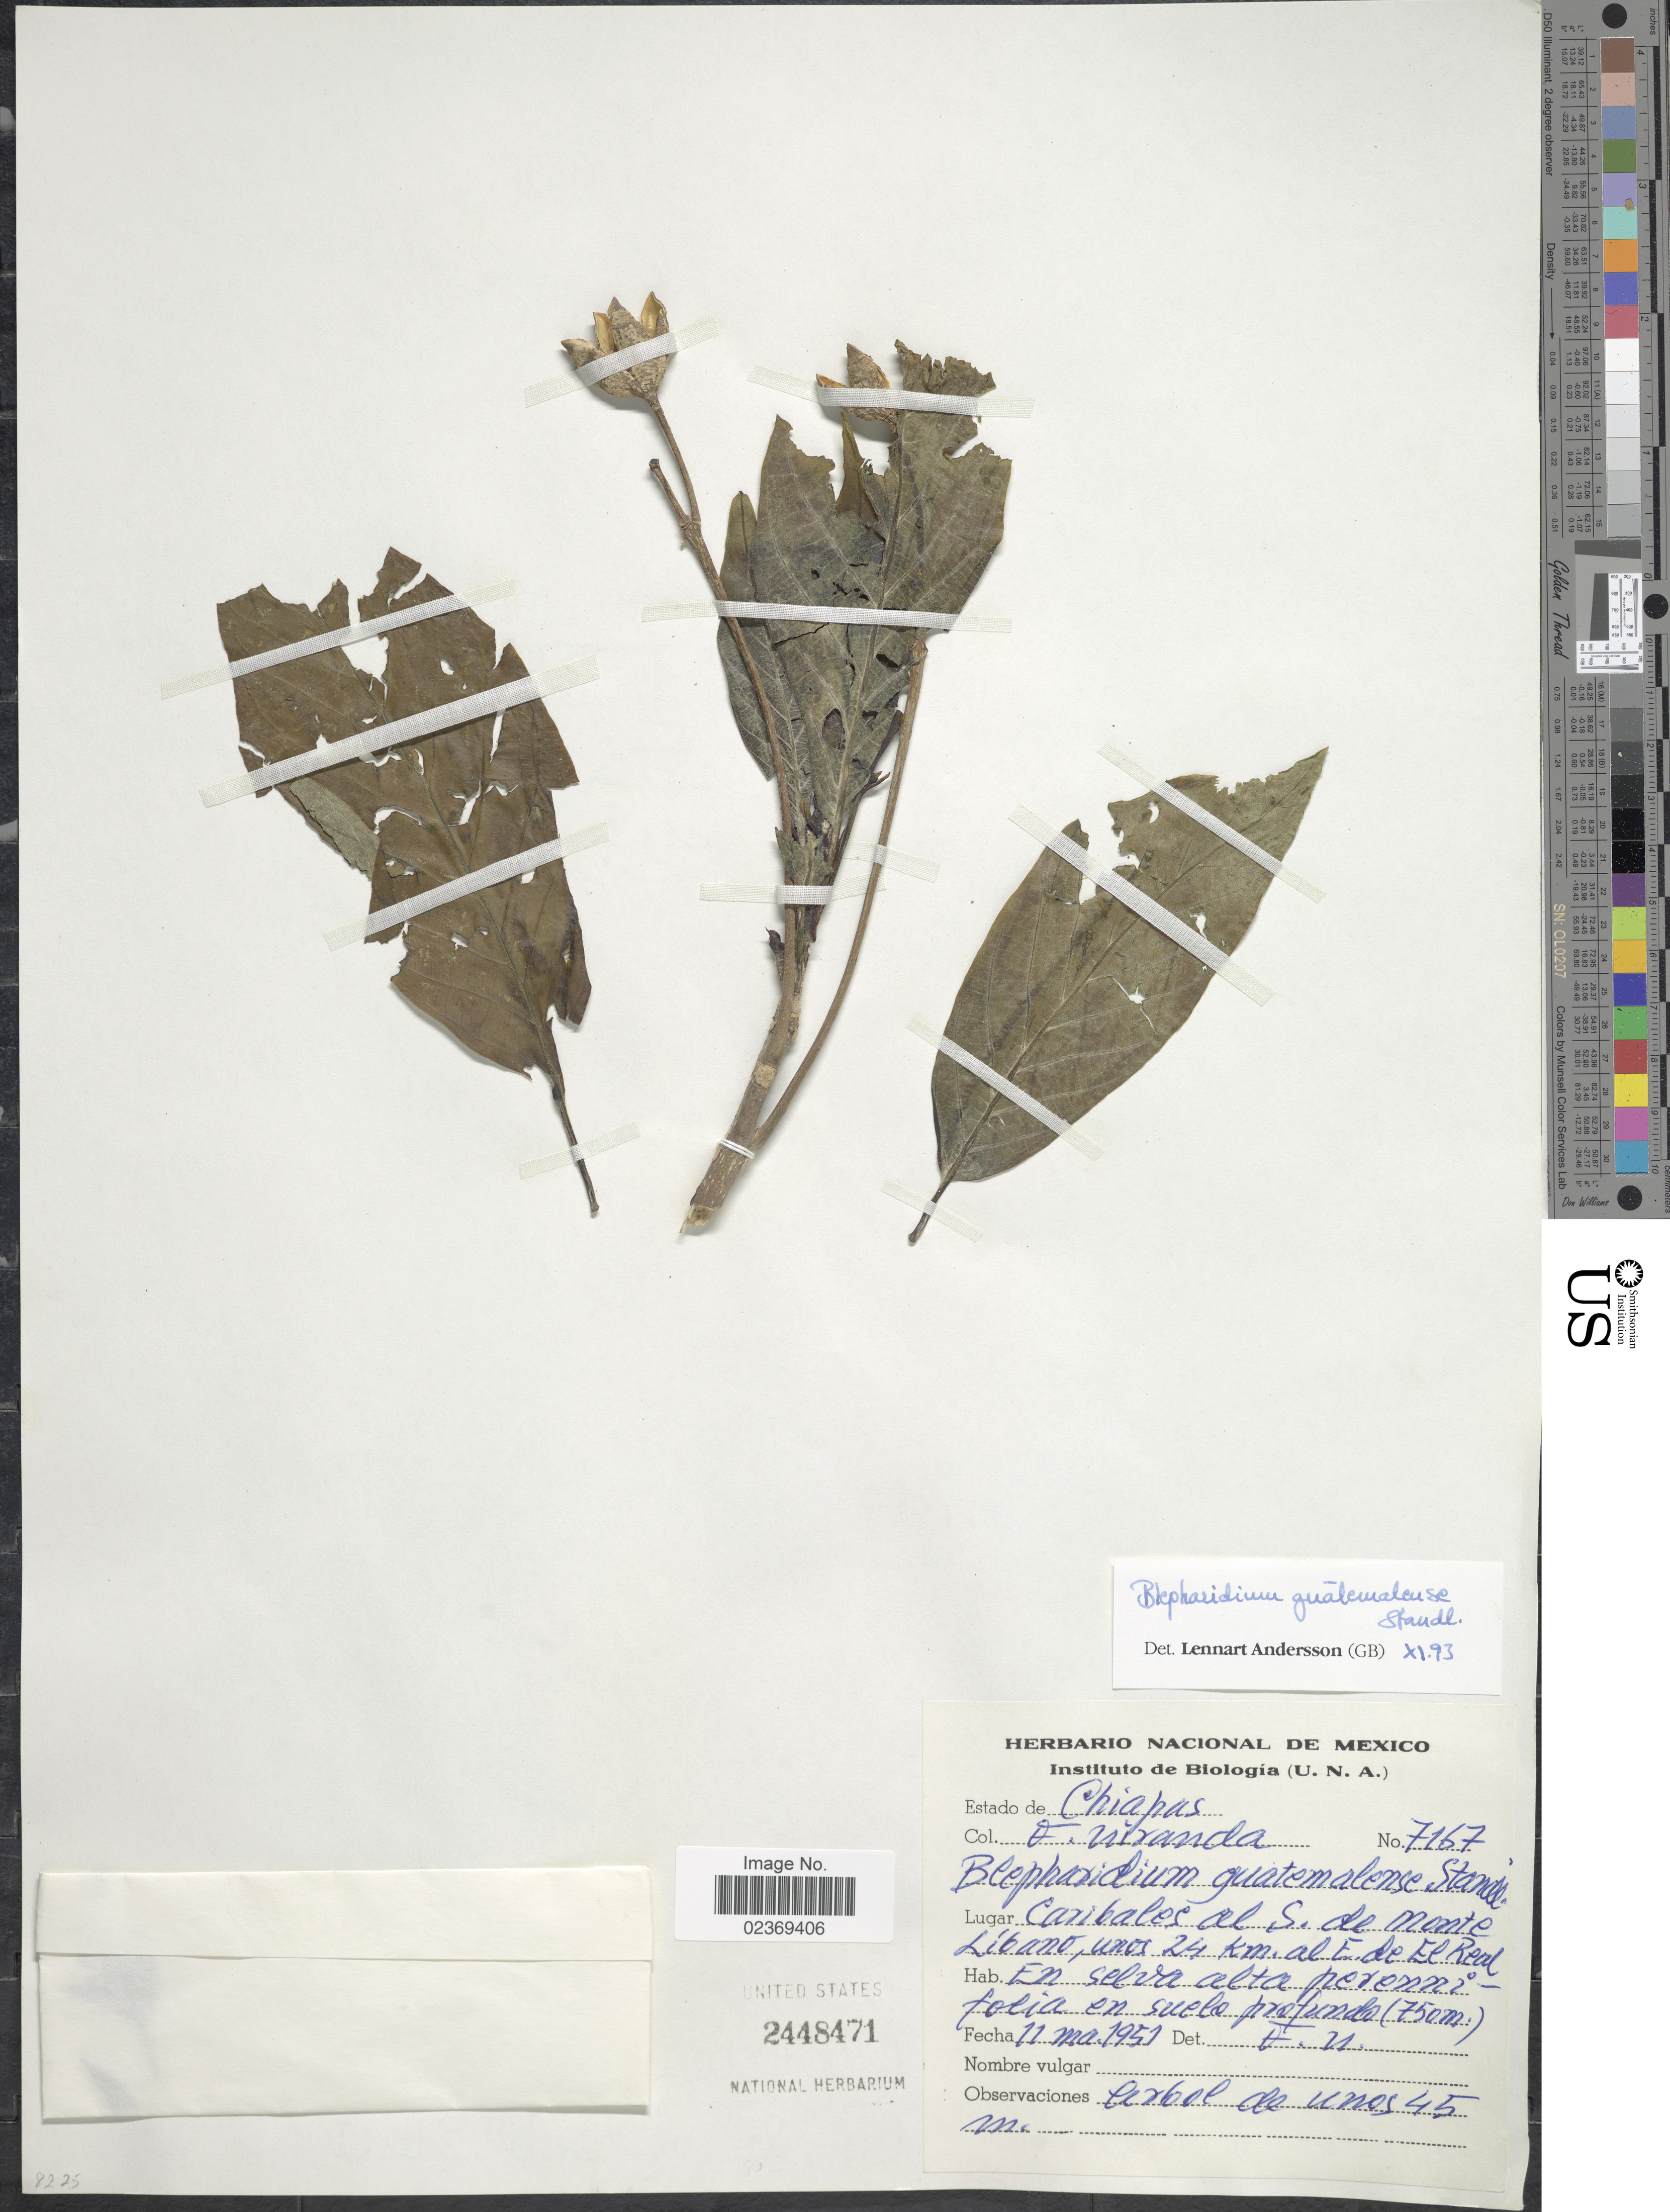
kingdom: Plantae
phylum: Tracheophyta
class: Magnoliopsida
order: Gentianales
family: Rubiaceae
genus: Blepharidium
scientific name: Blepharidium guatemalense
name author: Standl.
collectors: F. Miranda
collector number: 7167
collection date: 1951-05-11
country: Mexico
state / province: Chiapas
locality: Caribales al S. de Monte Libano, unos 24 Km. al E. de El Real.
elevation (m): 750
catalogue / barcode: US 2448471